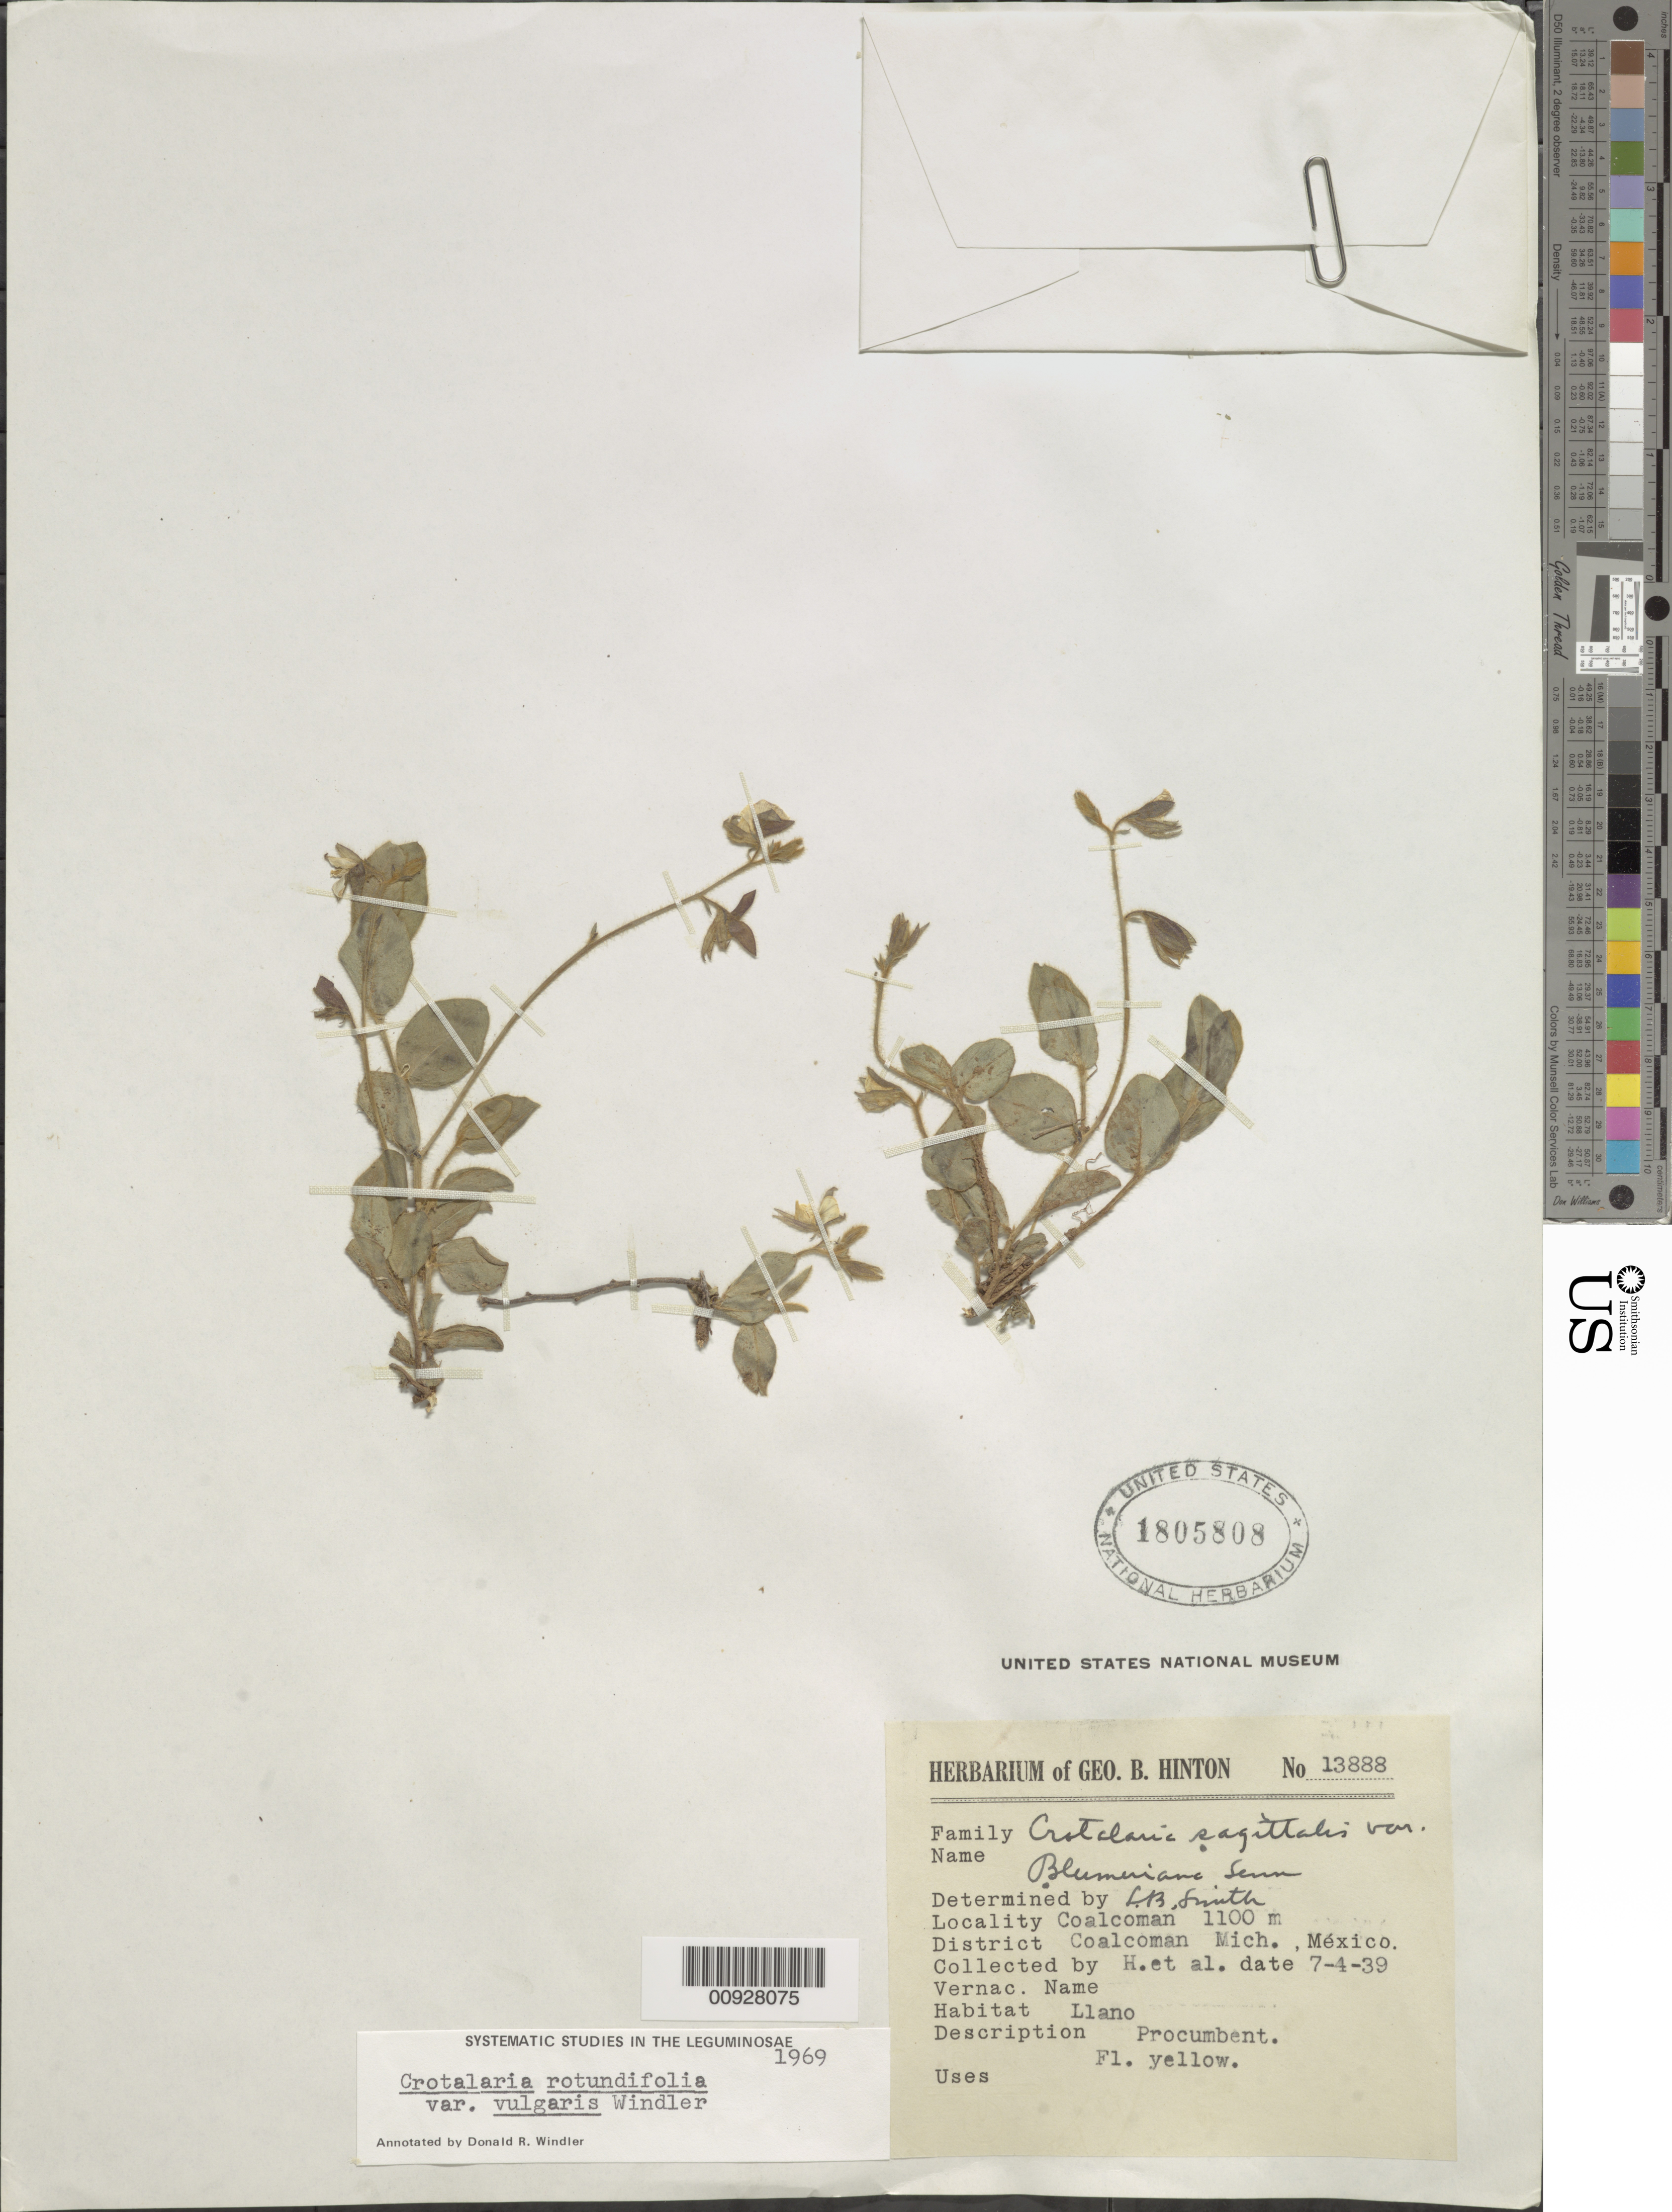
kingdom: Plantae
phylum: Tracheophyta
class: Magnoliopsida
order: Fabales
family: Fabaceae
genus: Crotalaria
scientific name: Crotalaria rotundifolia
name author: Walter ex J.F. Gmel.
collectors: G. B. Hinton & et al.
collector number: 13888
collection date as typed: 04 Jul 1939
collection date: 1939-07-04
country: Mexico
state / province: Michoacán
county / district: Coalcomán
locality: Coalcomán, District Coalcomán, Michoacán.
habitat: Llano.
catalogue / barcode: US 1805808